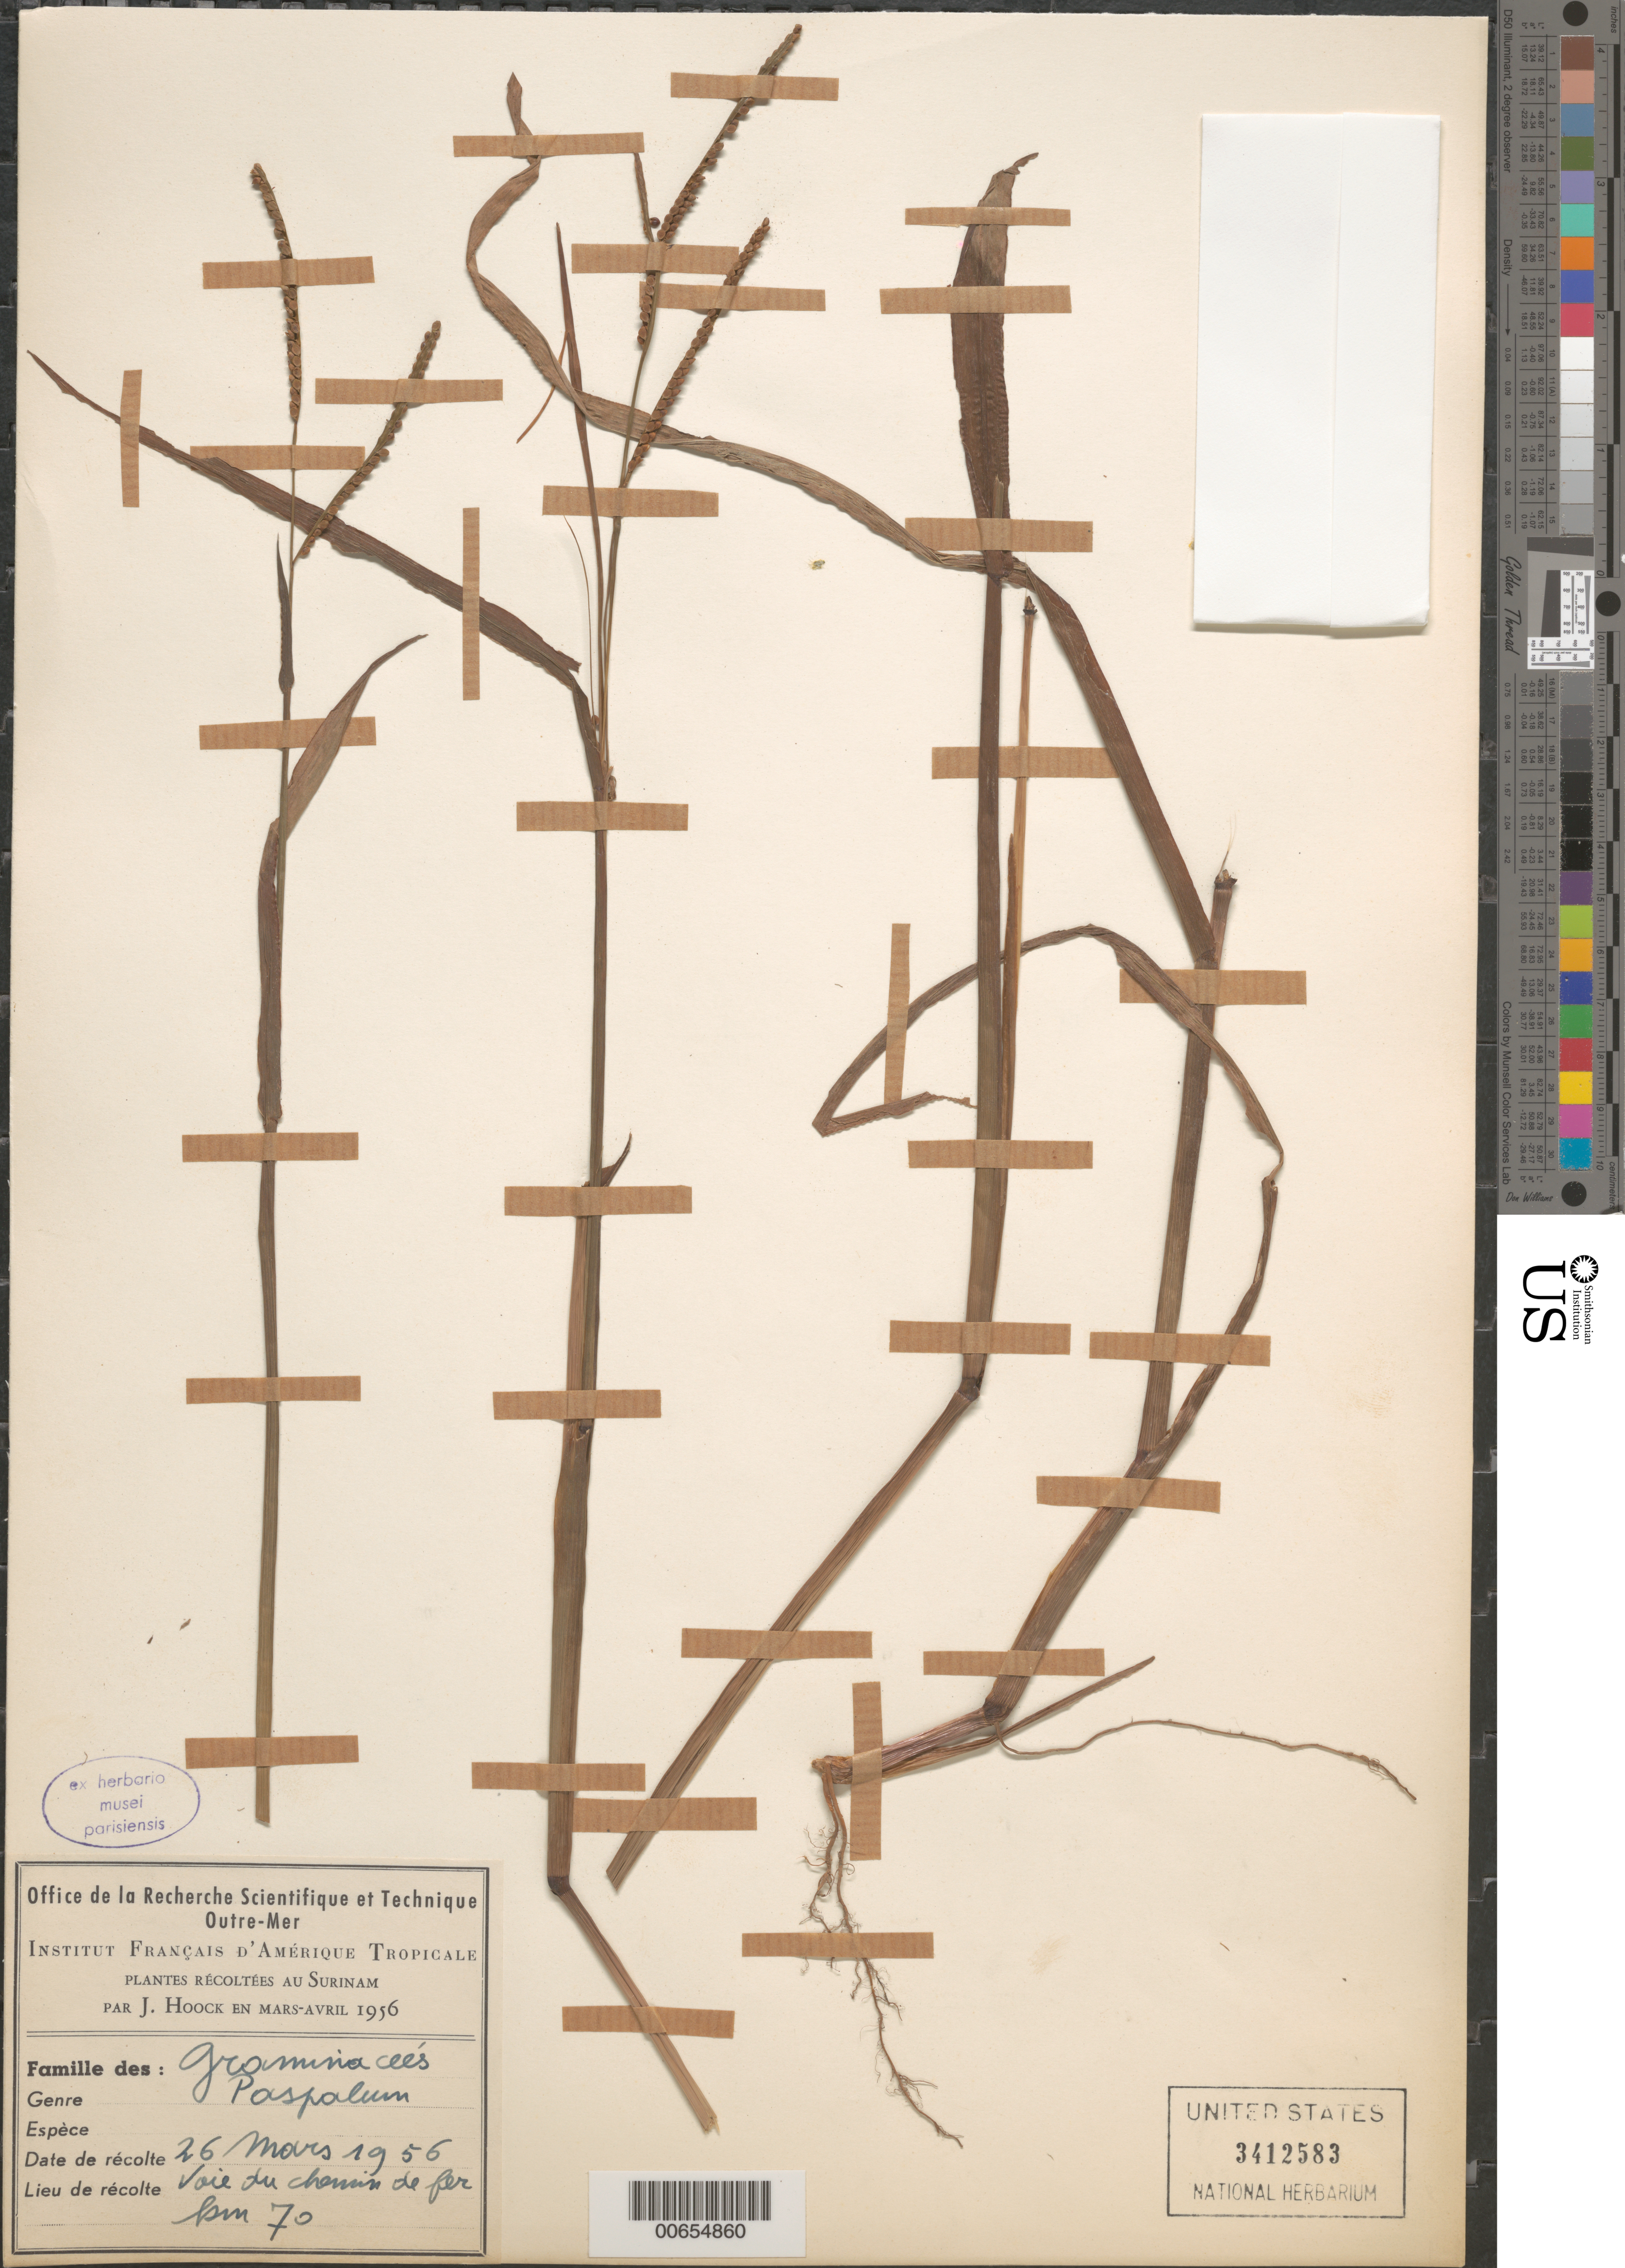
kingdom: Plantae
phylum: Tracheophyta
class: Liliopsida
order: Poales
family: Poaceae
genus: Paspalum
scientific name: Paspalum sp.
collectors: J. Hoock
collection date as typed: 25-Mar-56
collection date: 1956-03-25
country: Suriname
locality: Voie du chemin de fer, km 70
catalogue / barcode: US 3412583